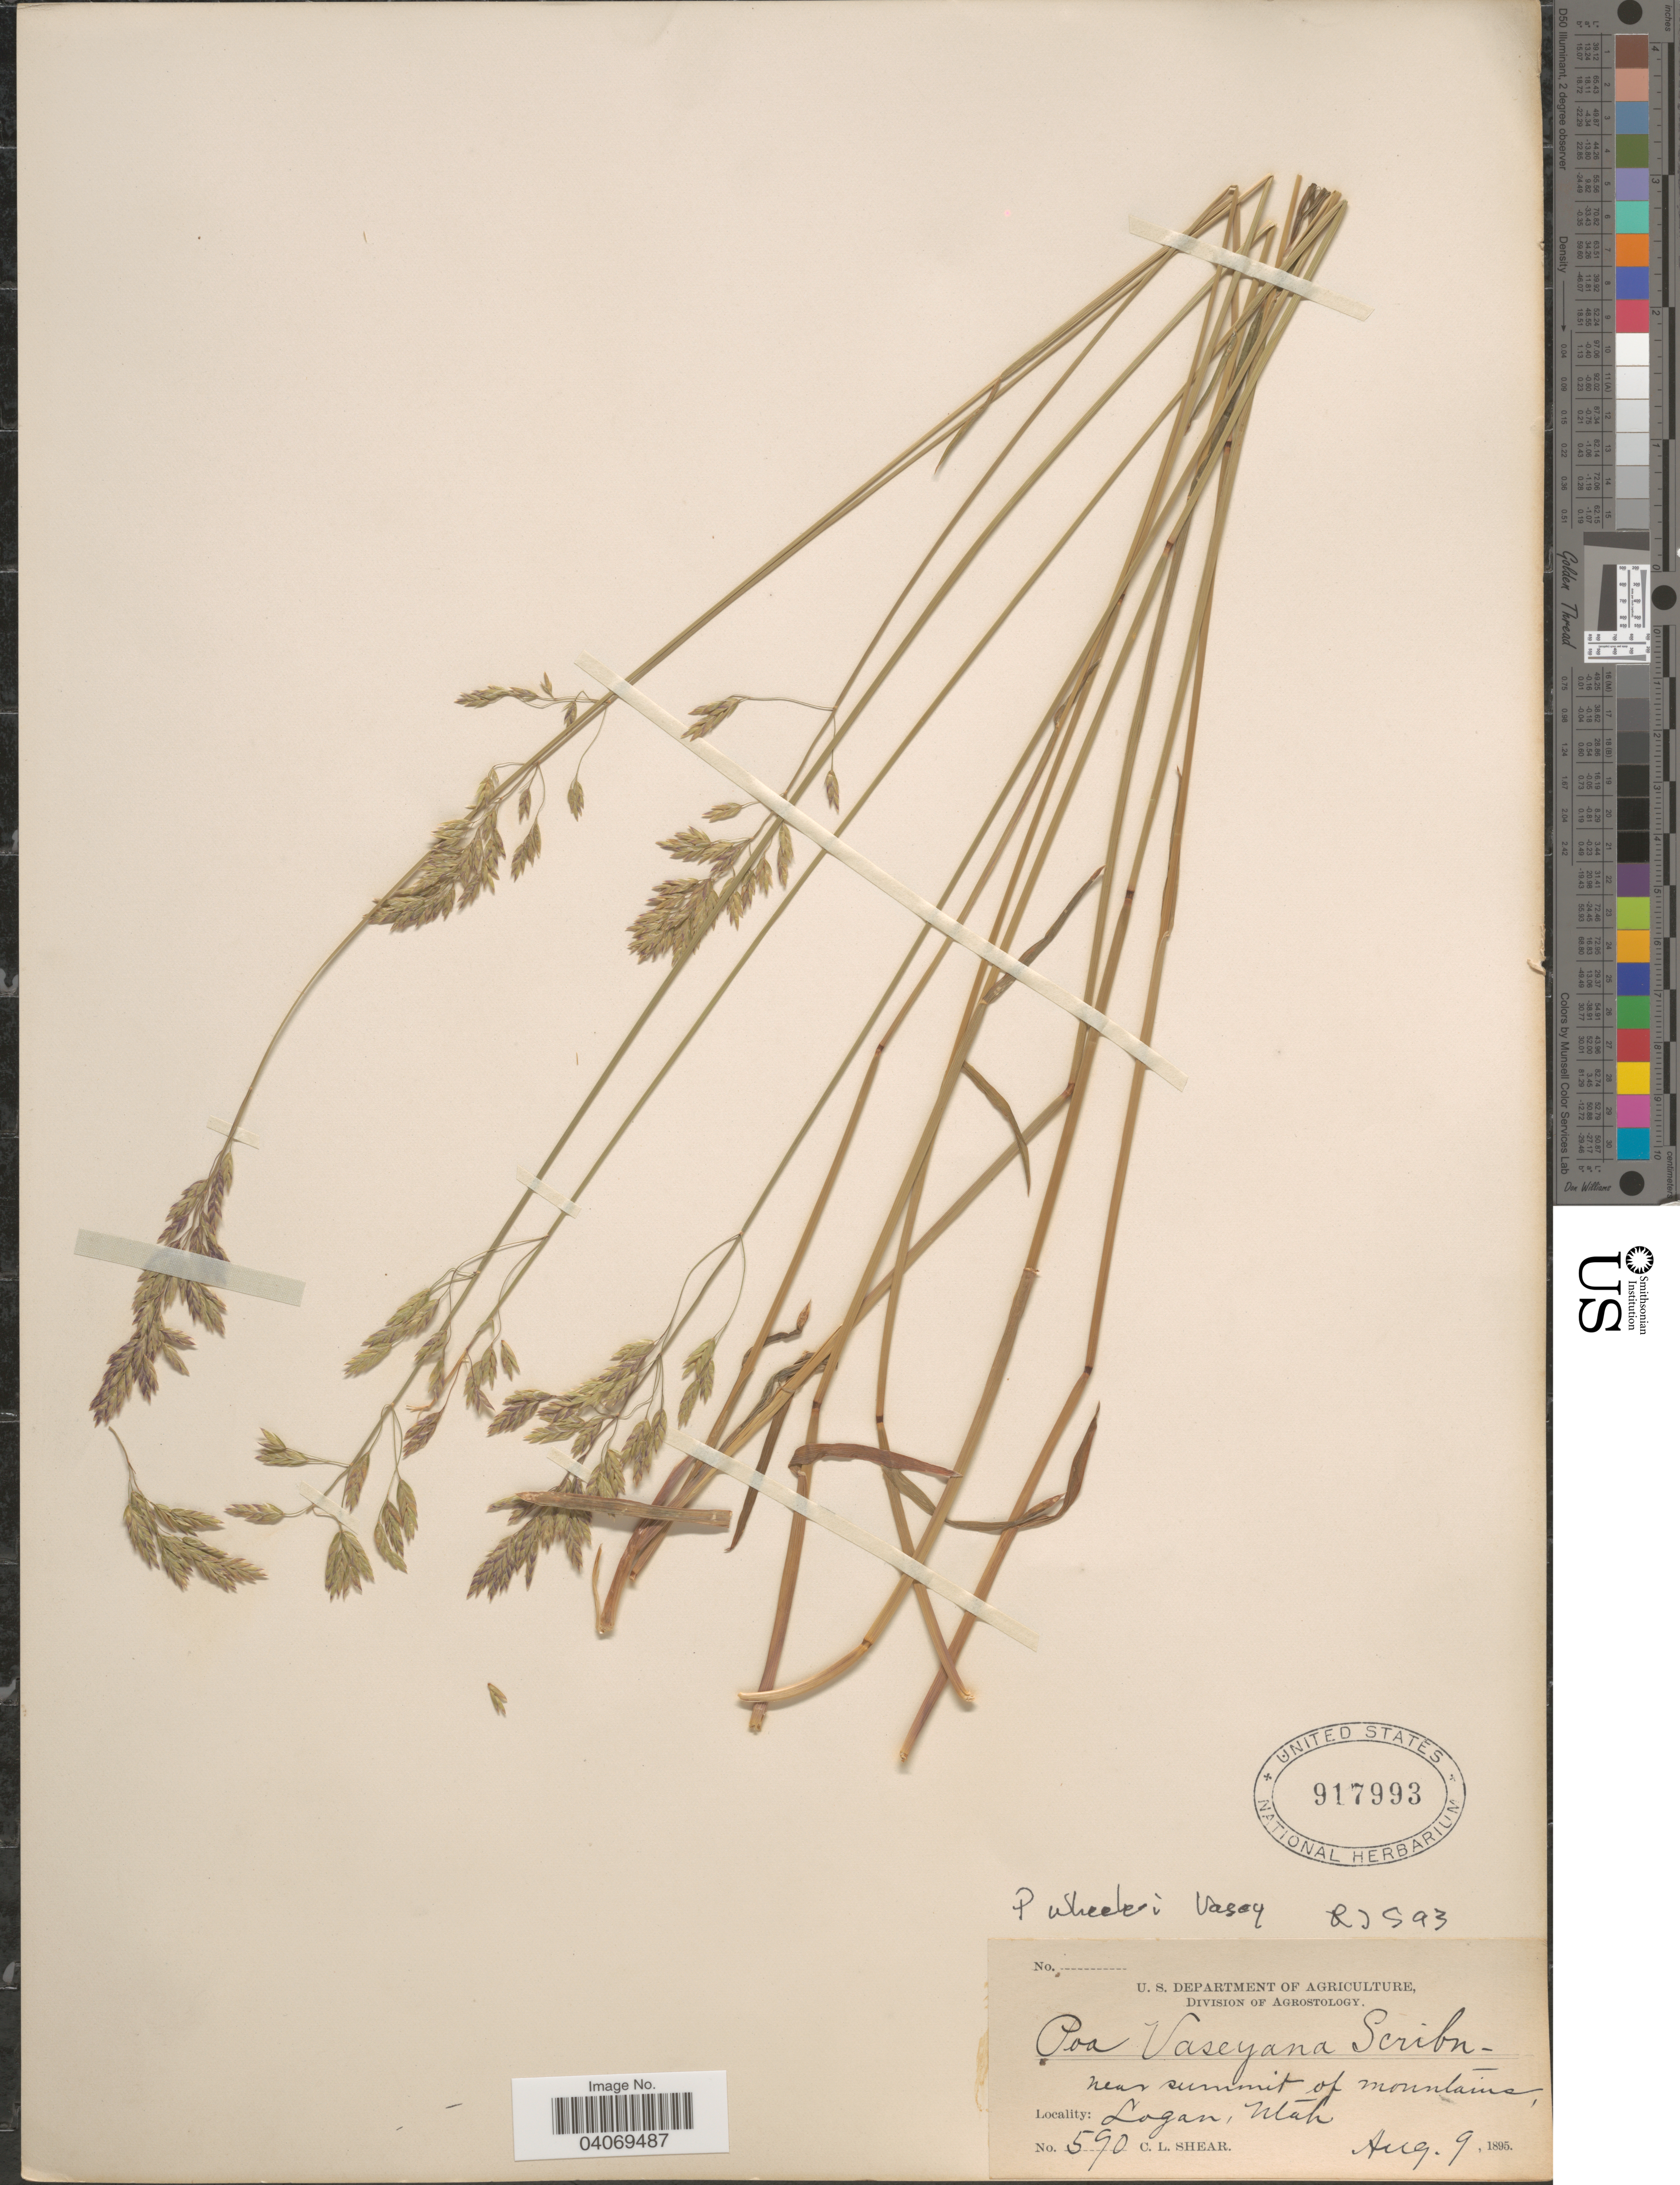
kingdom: Plantae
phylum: Tracheophyta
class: Liliopsida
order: Poales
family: Poaceae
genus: Poa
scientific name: Poa wheeleri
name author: Vasey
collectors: C. L. Shear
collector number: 590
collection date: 1895-08-09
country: United States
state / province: Utah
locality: Near summit of mountains, Logan.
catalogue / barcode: US 917993